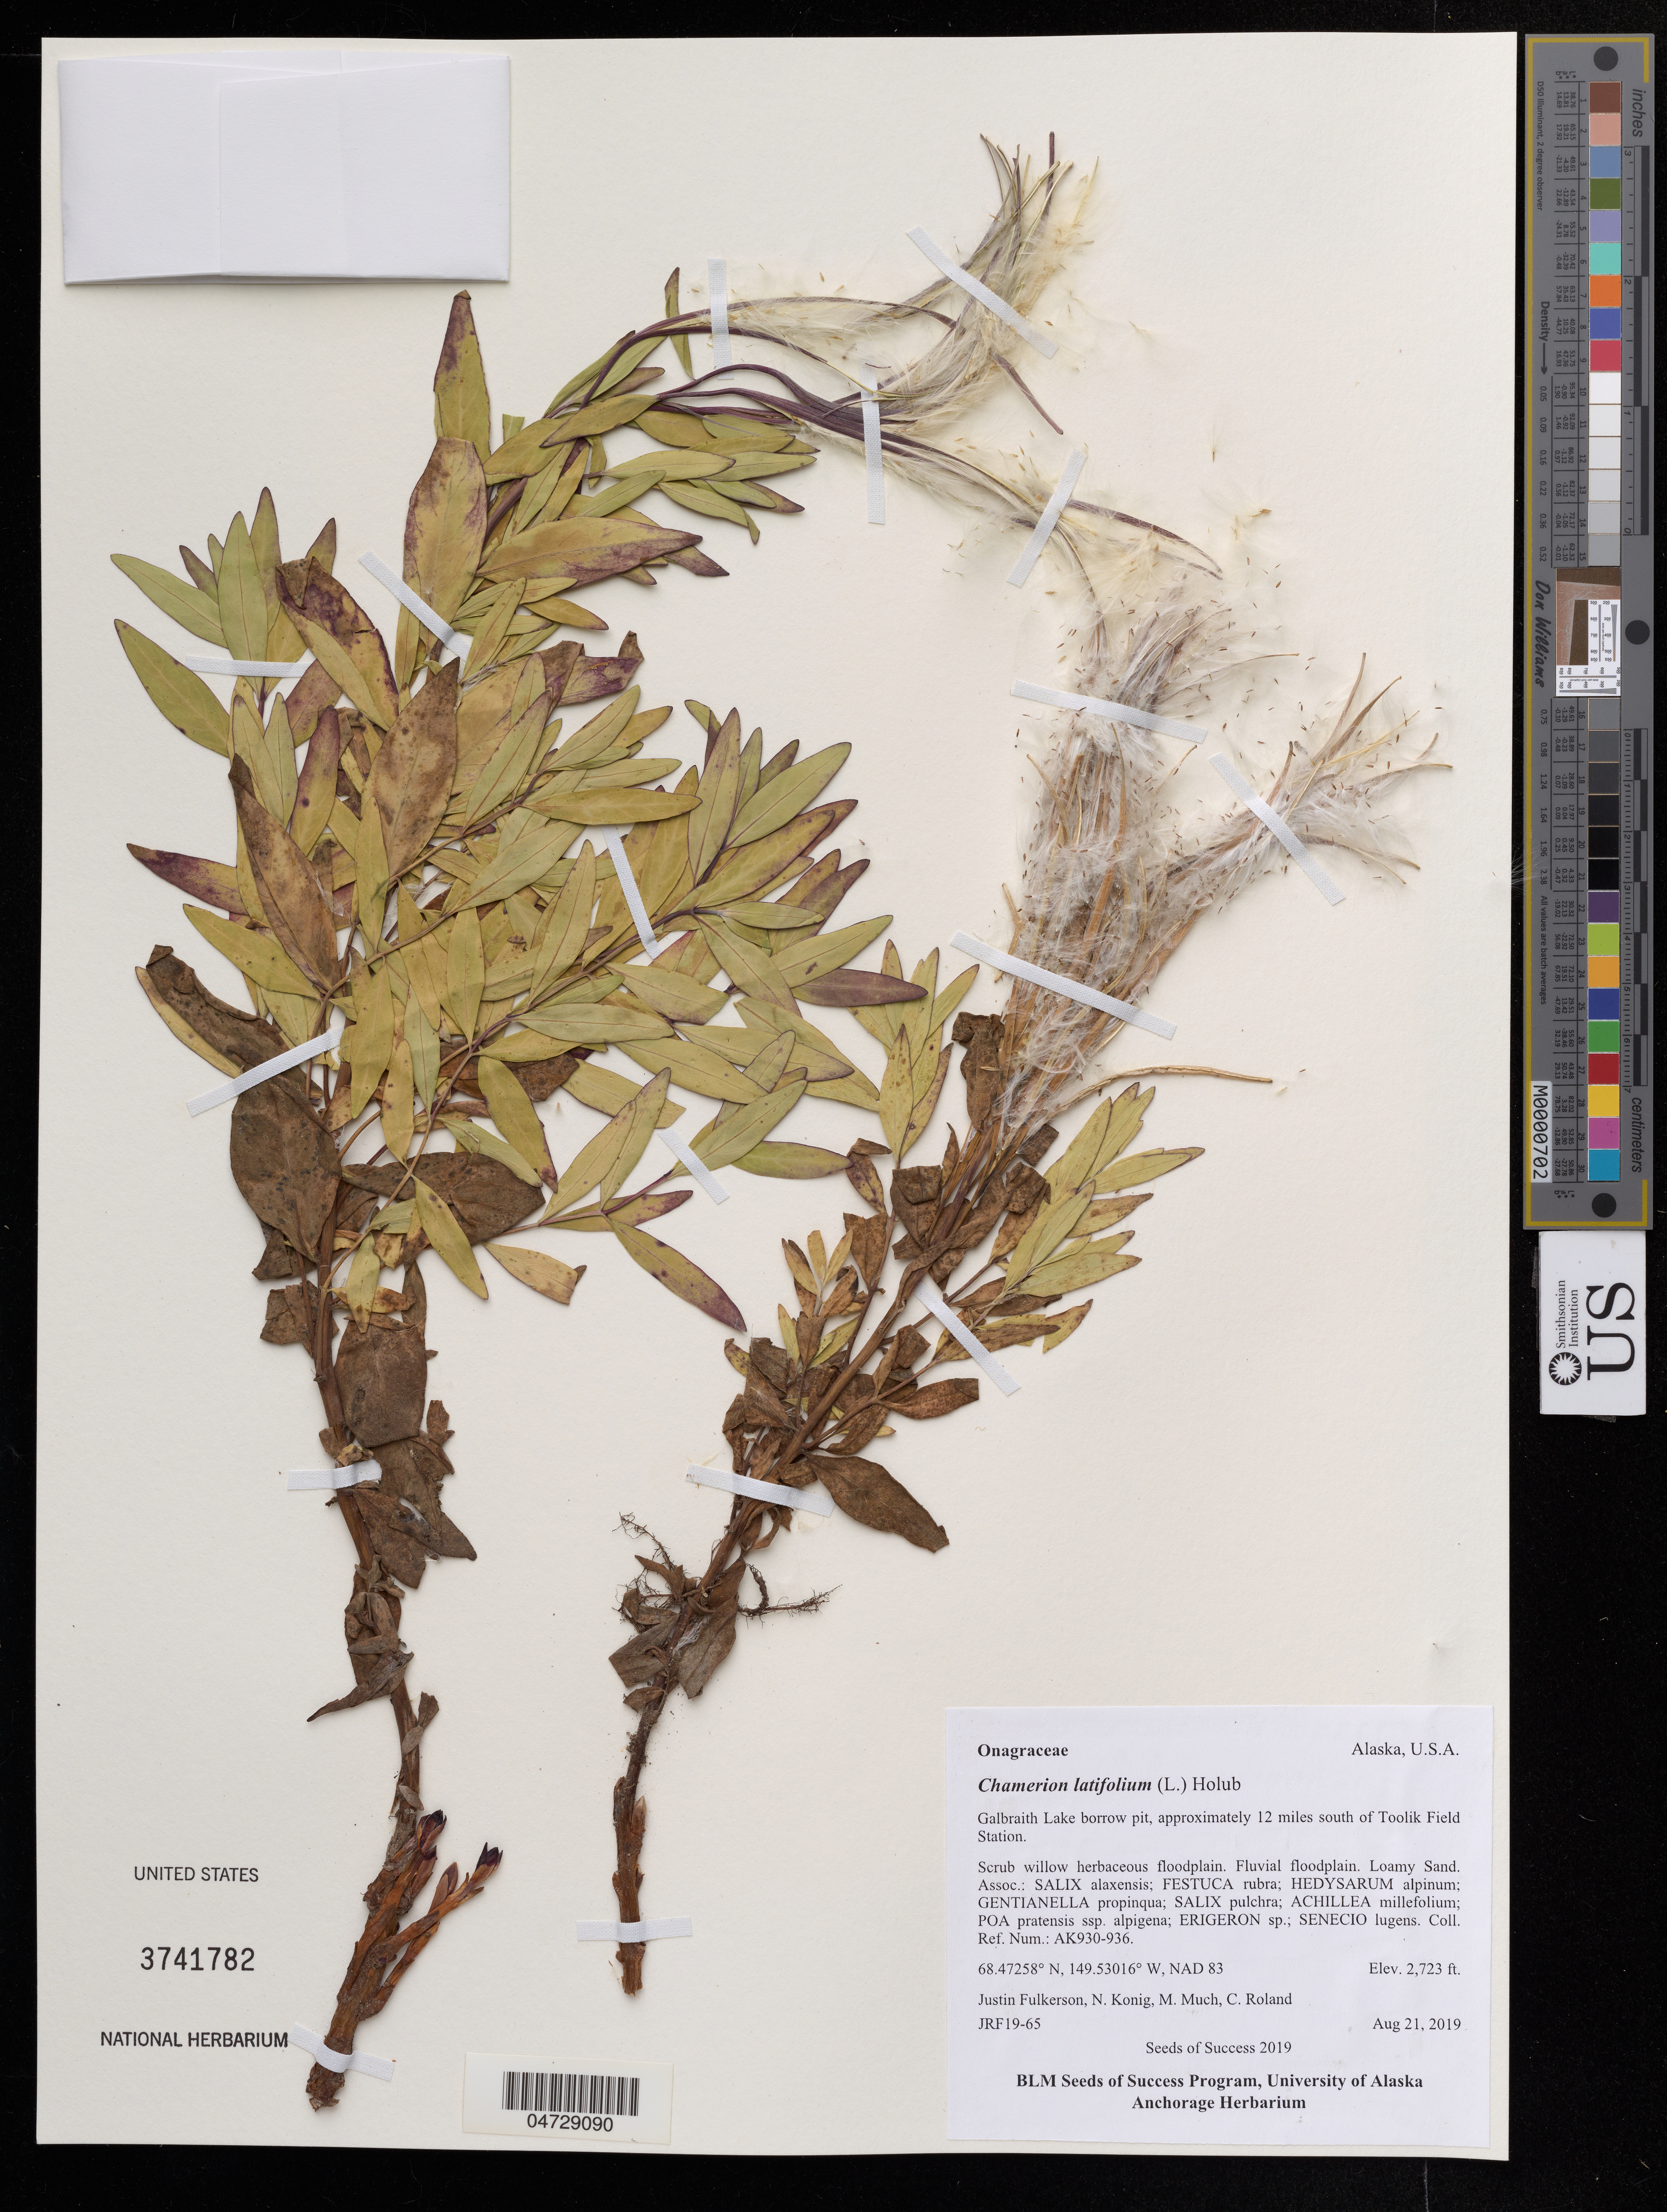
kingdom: Plantae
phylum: Tracheophyta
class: Magnoliopsida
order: Myrtales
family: Onagraceae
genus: Chamerion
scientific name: Chamerion latifolium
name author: (L.) Holub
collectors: J. Fulkerson, N. Konig & C. Roland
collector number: JRF19-65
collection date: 2019-08-21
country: United States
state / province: Alaska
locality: Galbraith Lake borrow pit, approximately 12 miles south of Toolik Field Station.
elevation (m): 830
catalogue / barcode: US 3741782